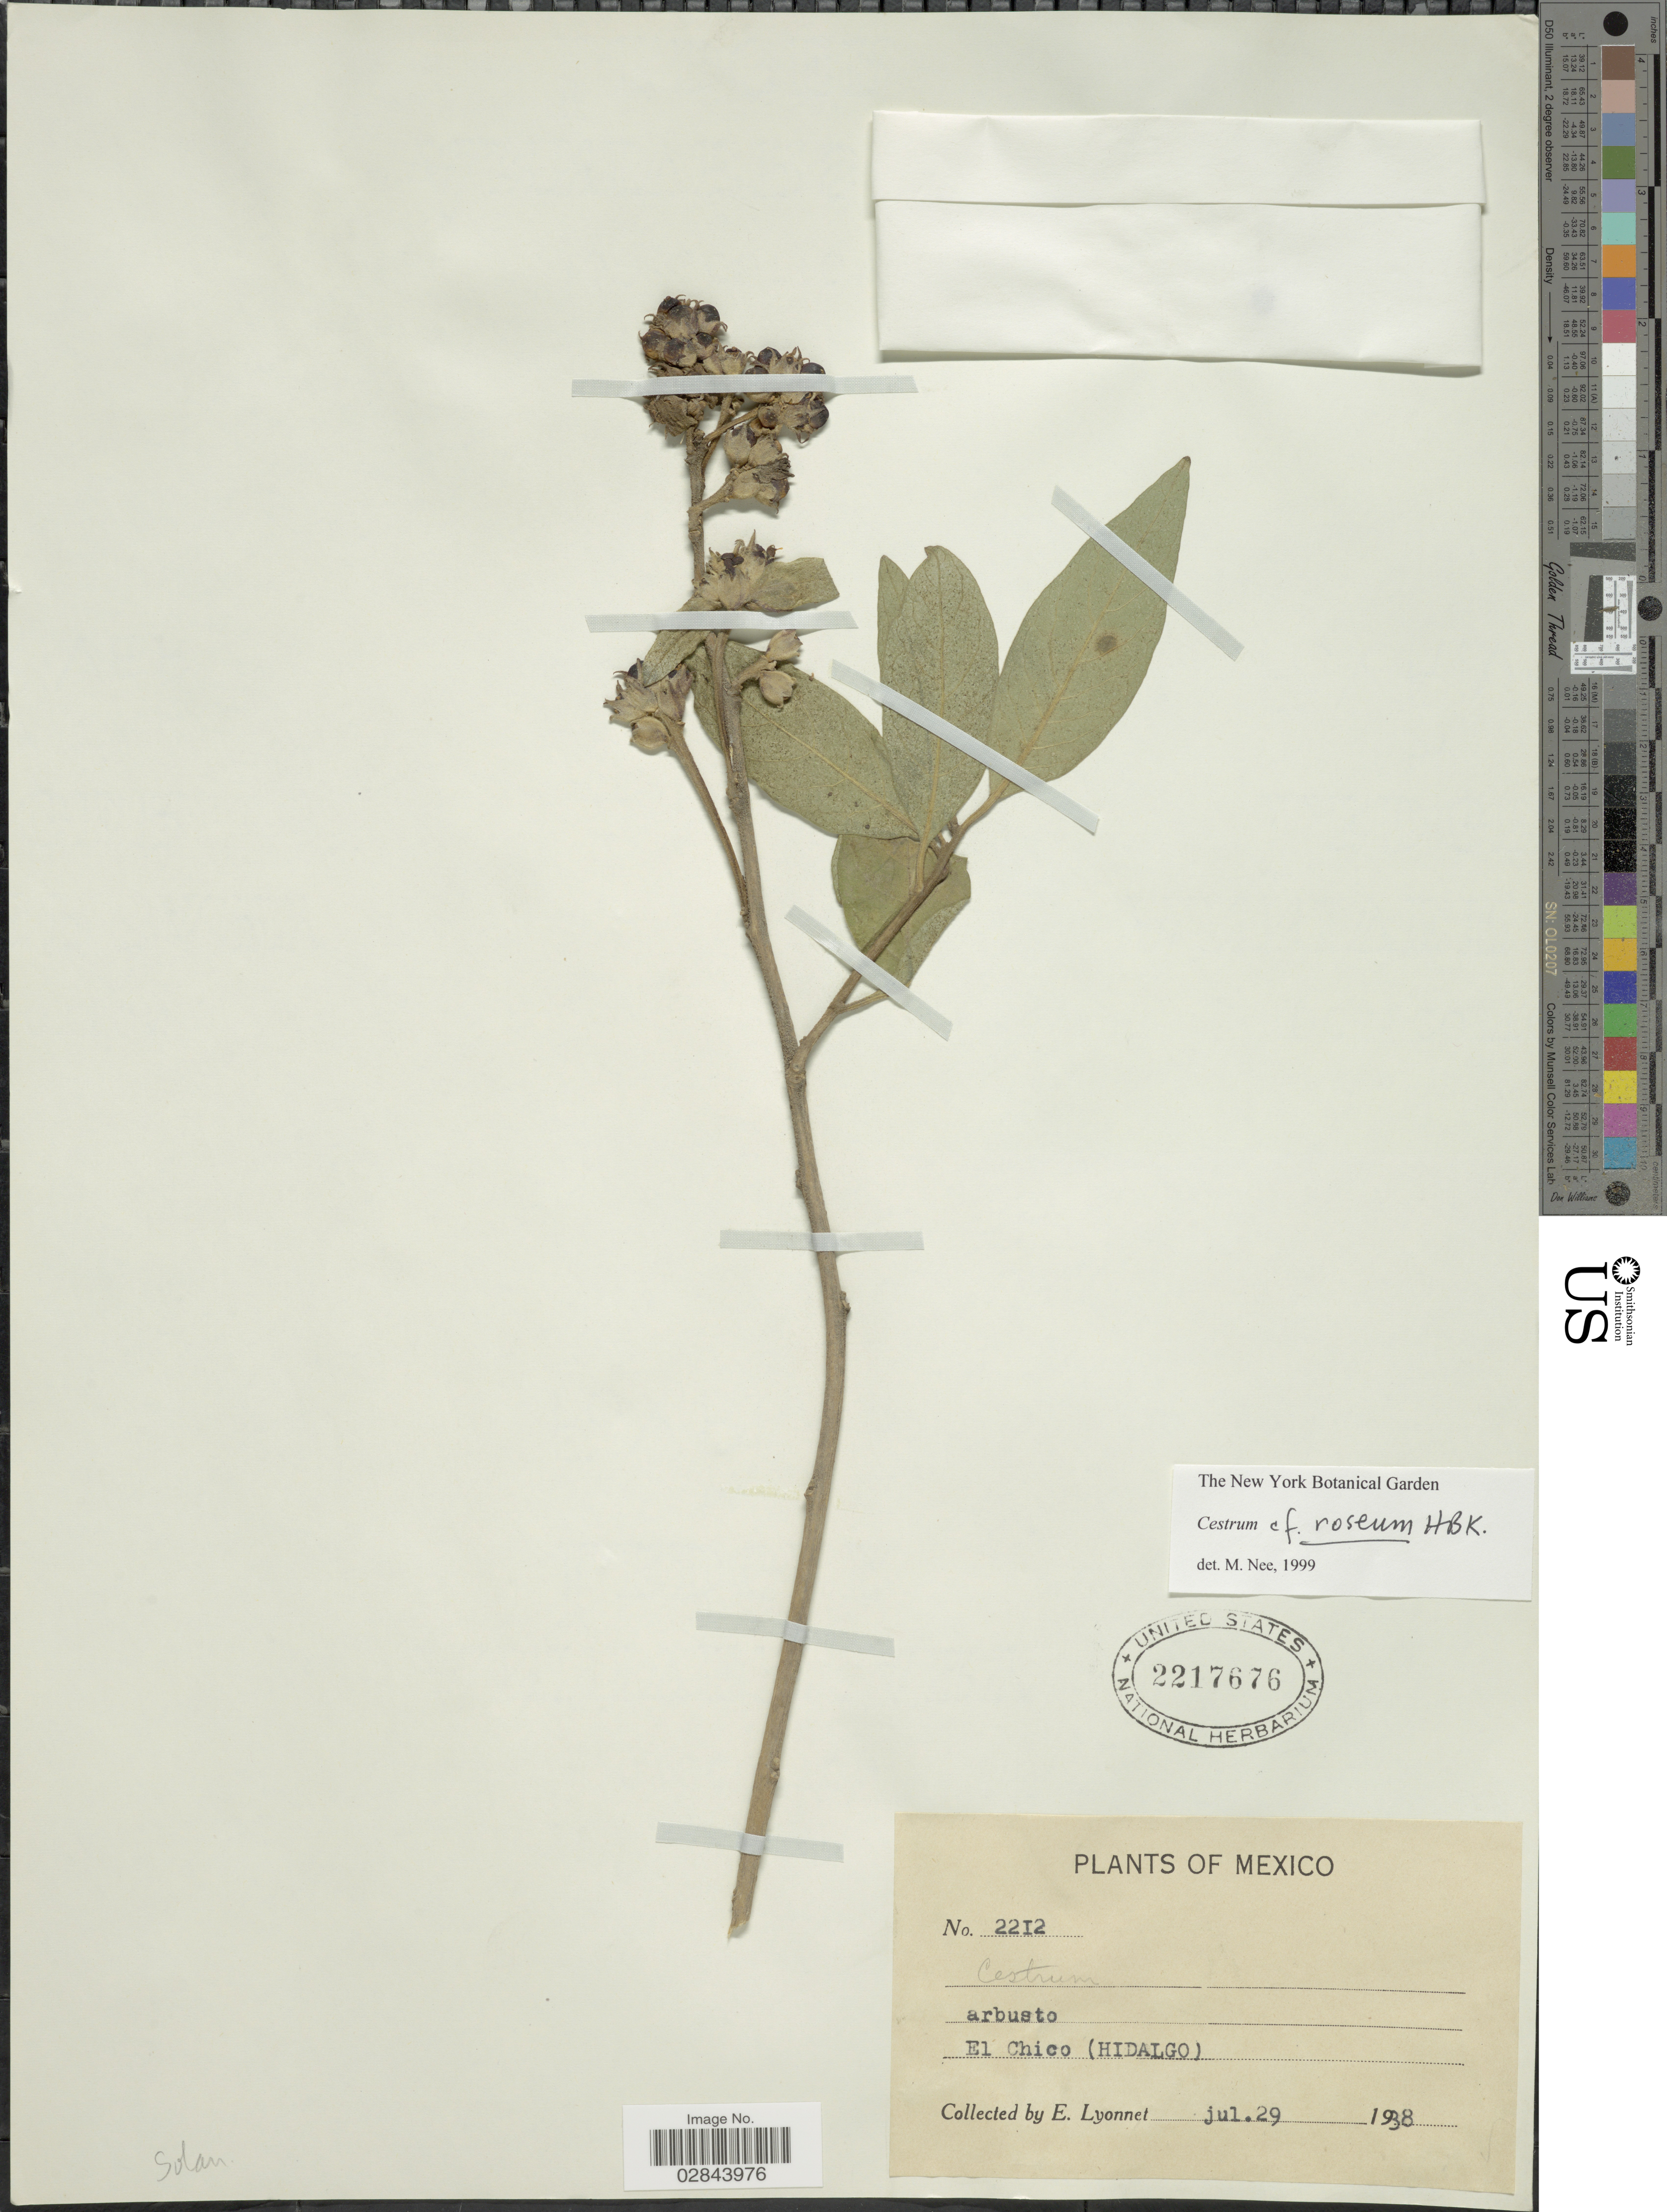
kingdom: Plantae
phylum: Tracheophyta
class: Magnoliopsida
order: Solanales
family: Solanaceae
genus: Cestrum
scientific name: Cestrum roseum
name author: Kunth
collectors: E. Lyonnet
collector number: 2212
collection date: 1938-07-29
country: Mexico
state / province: Hidalgo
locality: El Chico.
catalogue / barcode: US 2217676